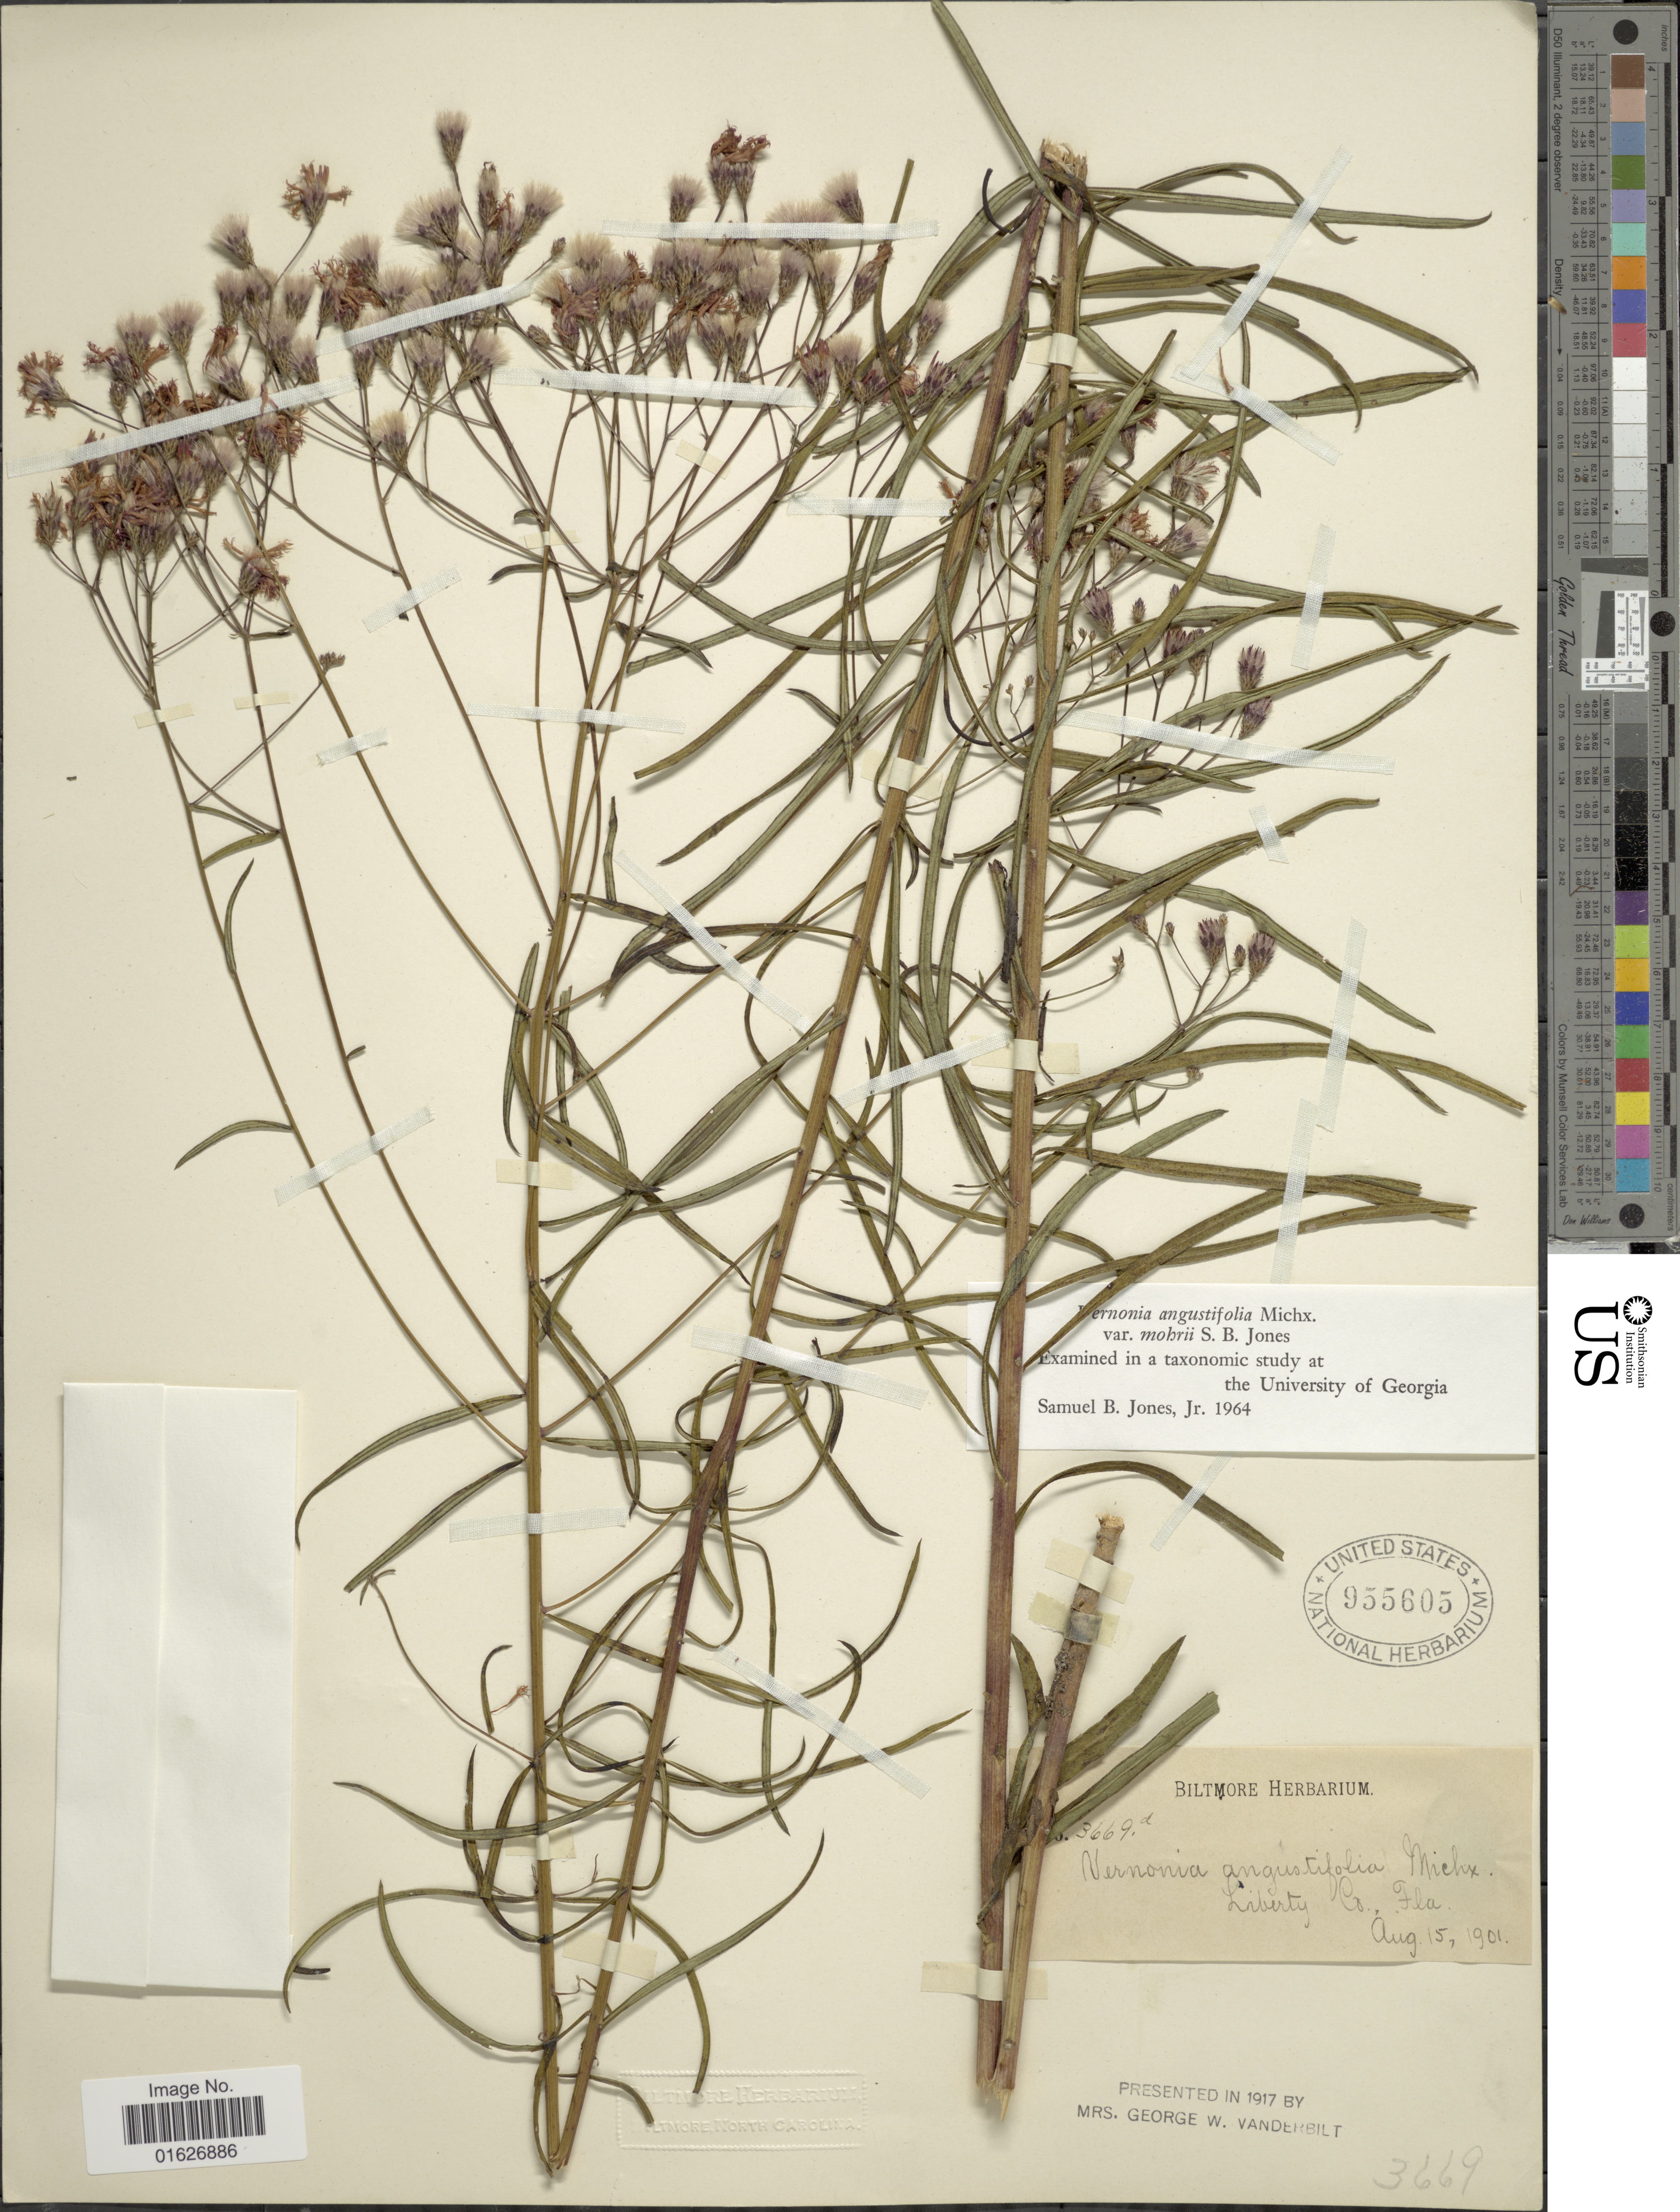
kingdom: Plantae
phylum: Tracheophyta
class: Magnoliopsida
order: Asterales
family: Asteraceae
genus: Vernonia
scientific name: Vernonia angustifolia var. mohrii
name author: S.B. Jones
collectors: ex herb. Biltmore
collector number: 3669d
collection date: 1901-08-15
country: United States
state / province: Florida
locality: Liberty Co., Fla.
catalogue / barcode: US 955605